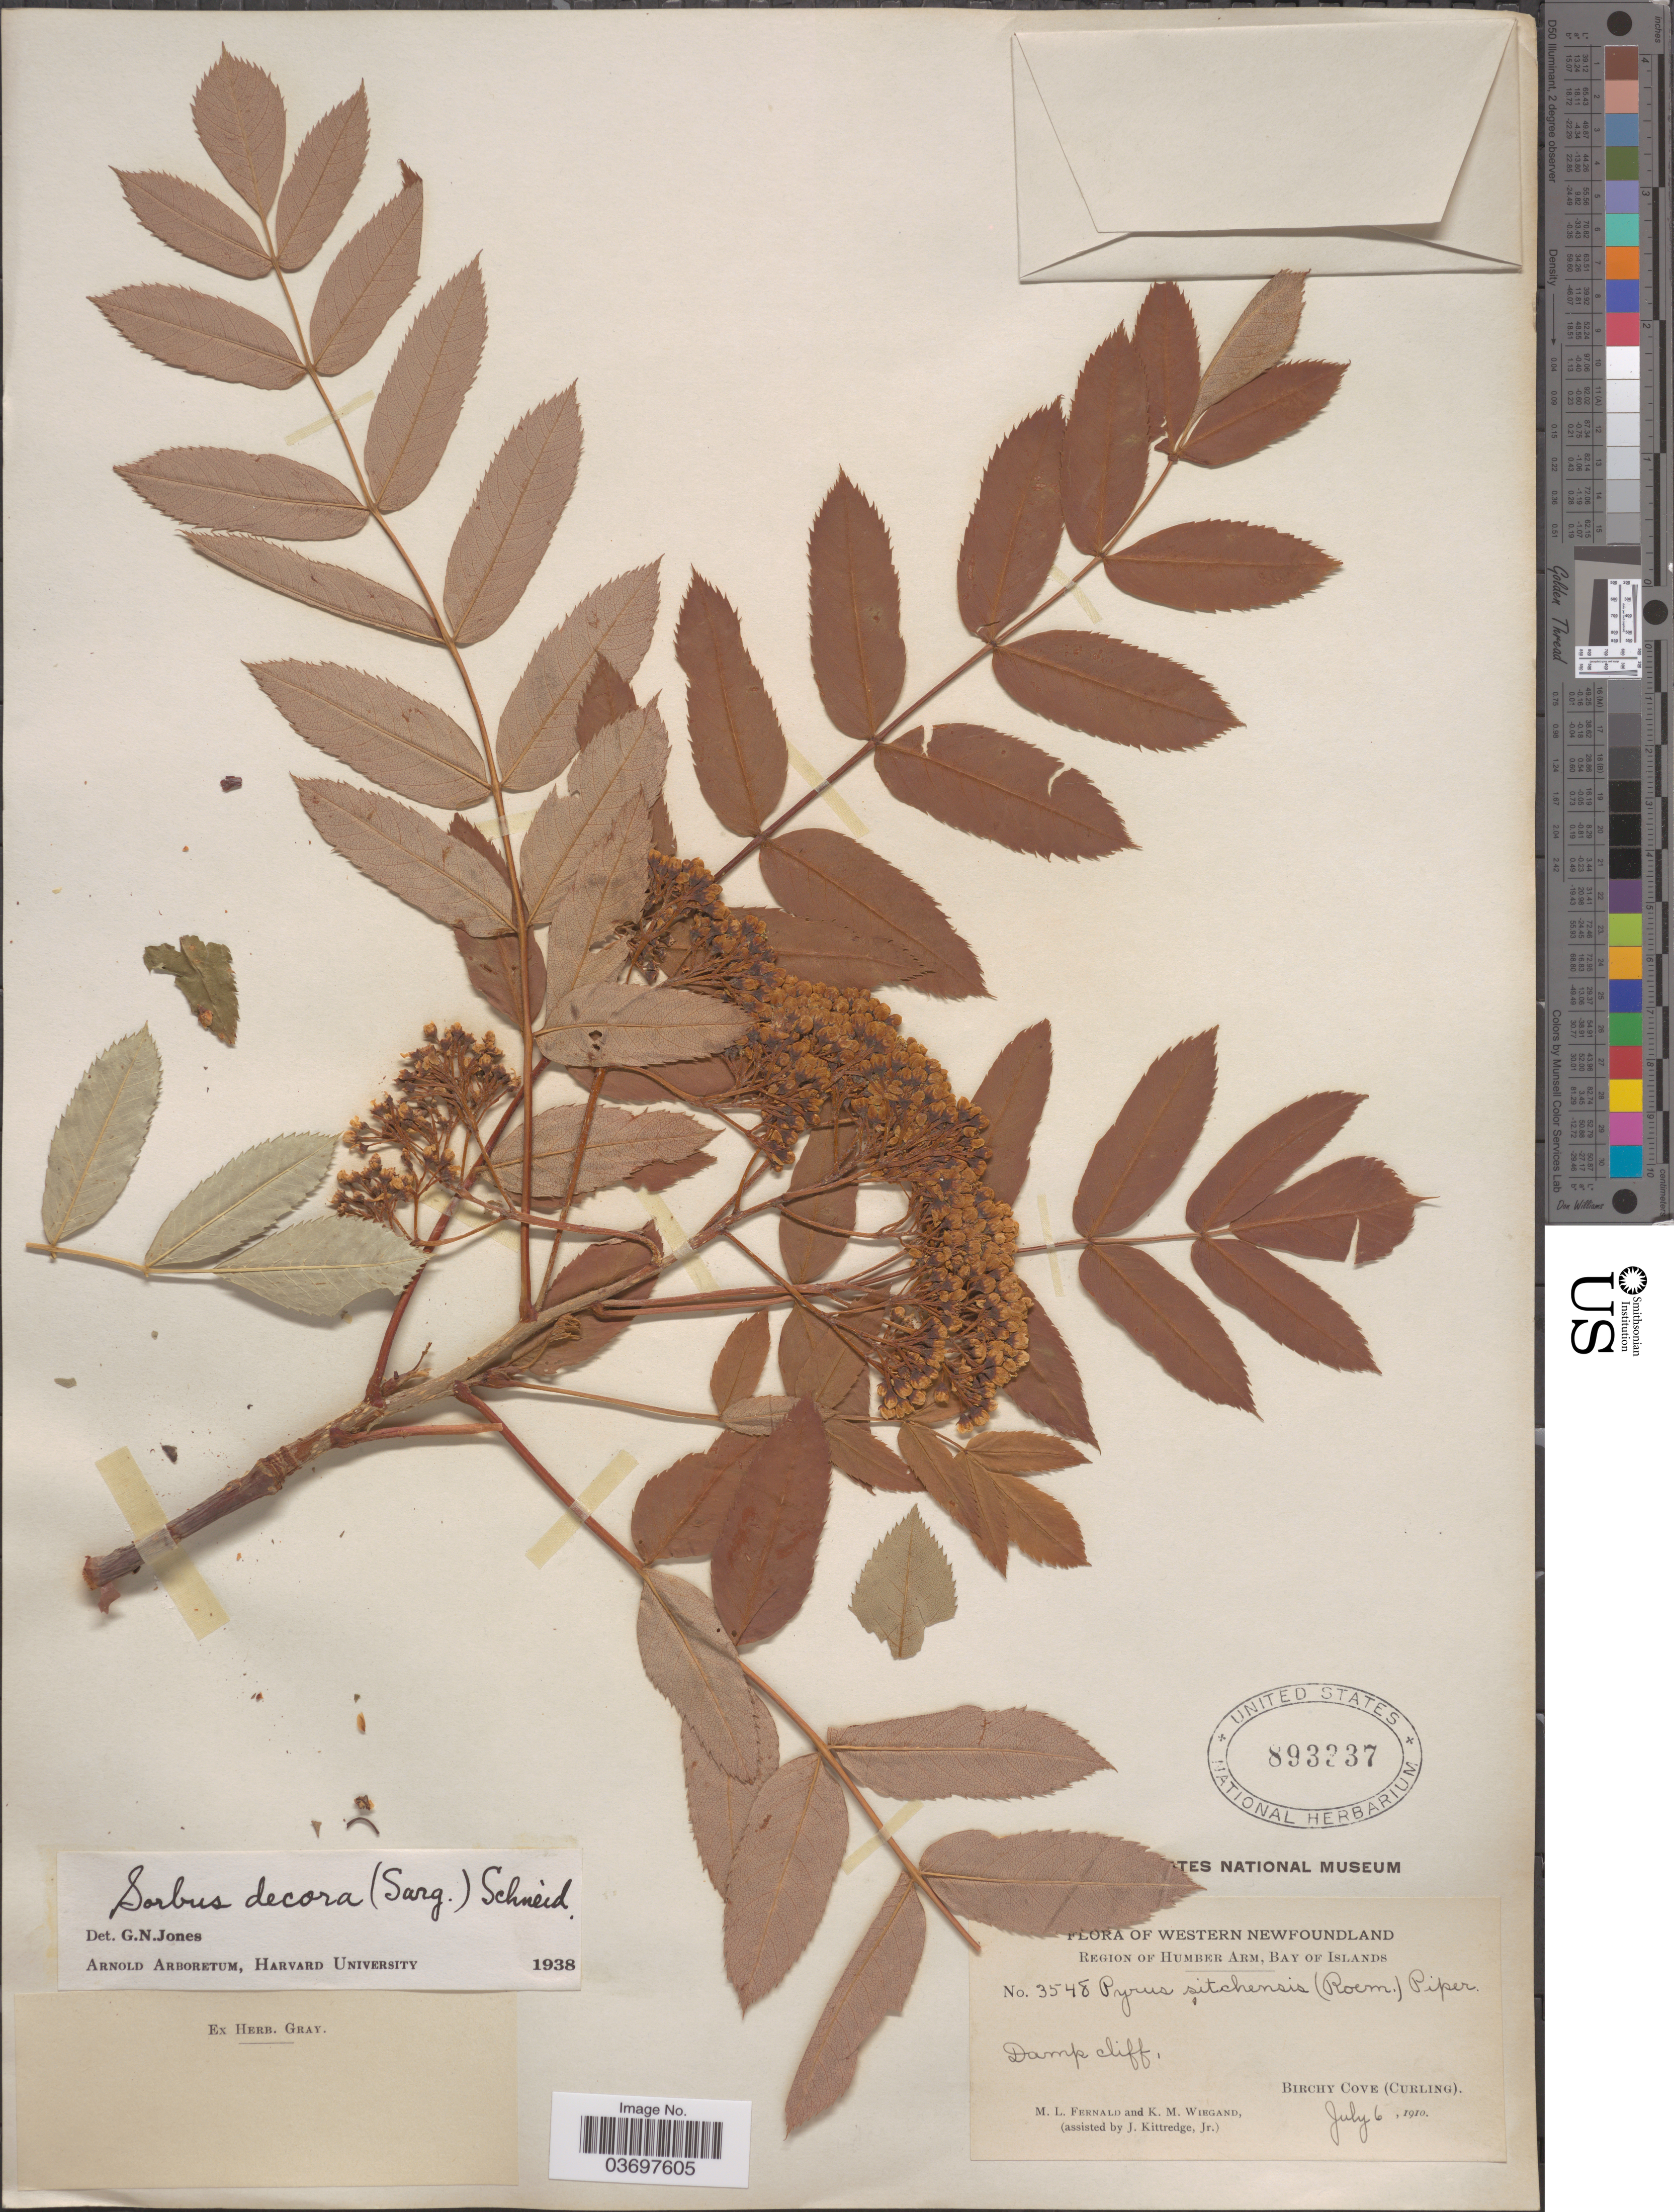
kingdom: Plantae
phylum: Tracheophyta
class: Magnoliopsida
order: Rosales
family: Rosaceae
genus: Sorbus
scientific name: Sorbus decora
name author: (Sarg.) C.K. Schneid.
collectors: M. L. Fernald & K. M. Wiegand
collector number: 3548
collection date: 1910-07-06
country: Canada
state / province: Newfoundland and Labrador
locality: Western Newfoundland. Region of Humber Arm, Bay of Islands. Birchy Cove (Curling).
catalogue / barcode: US 893337